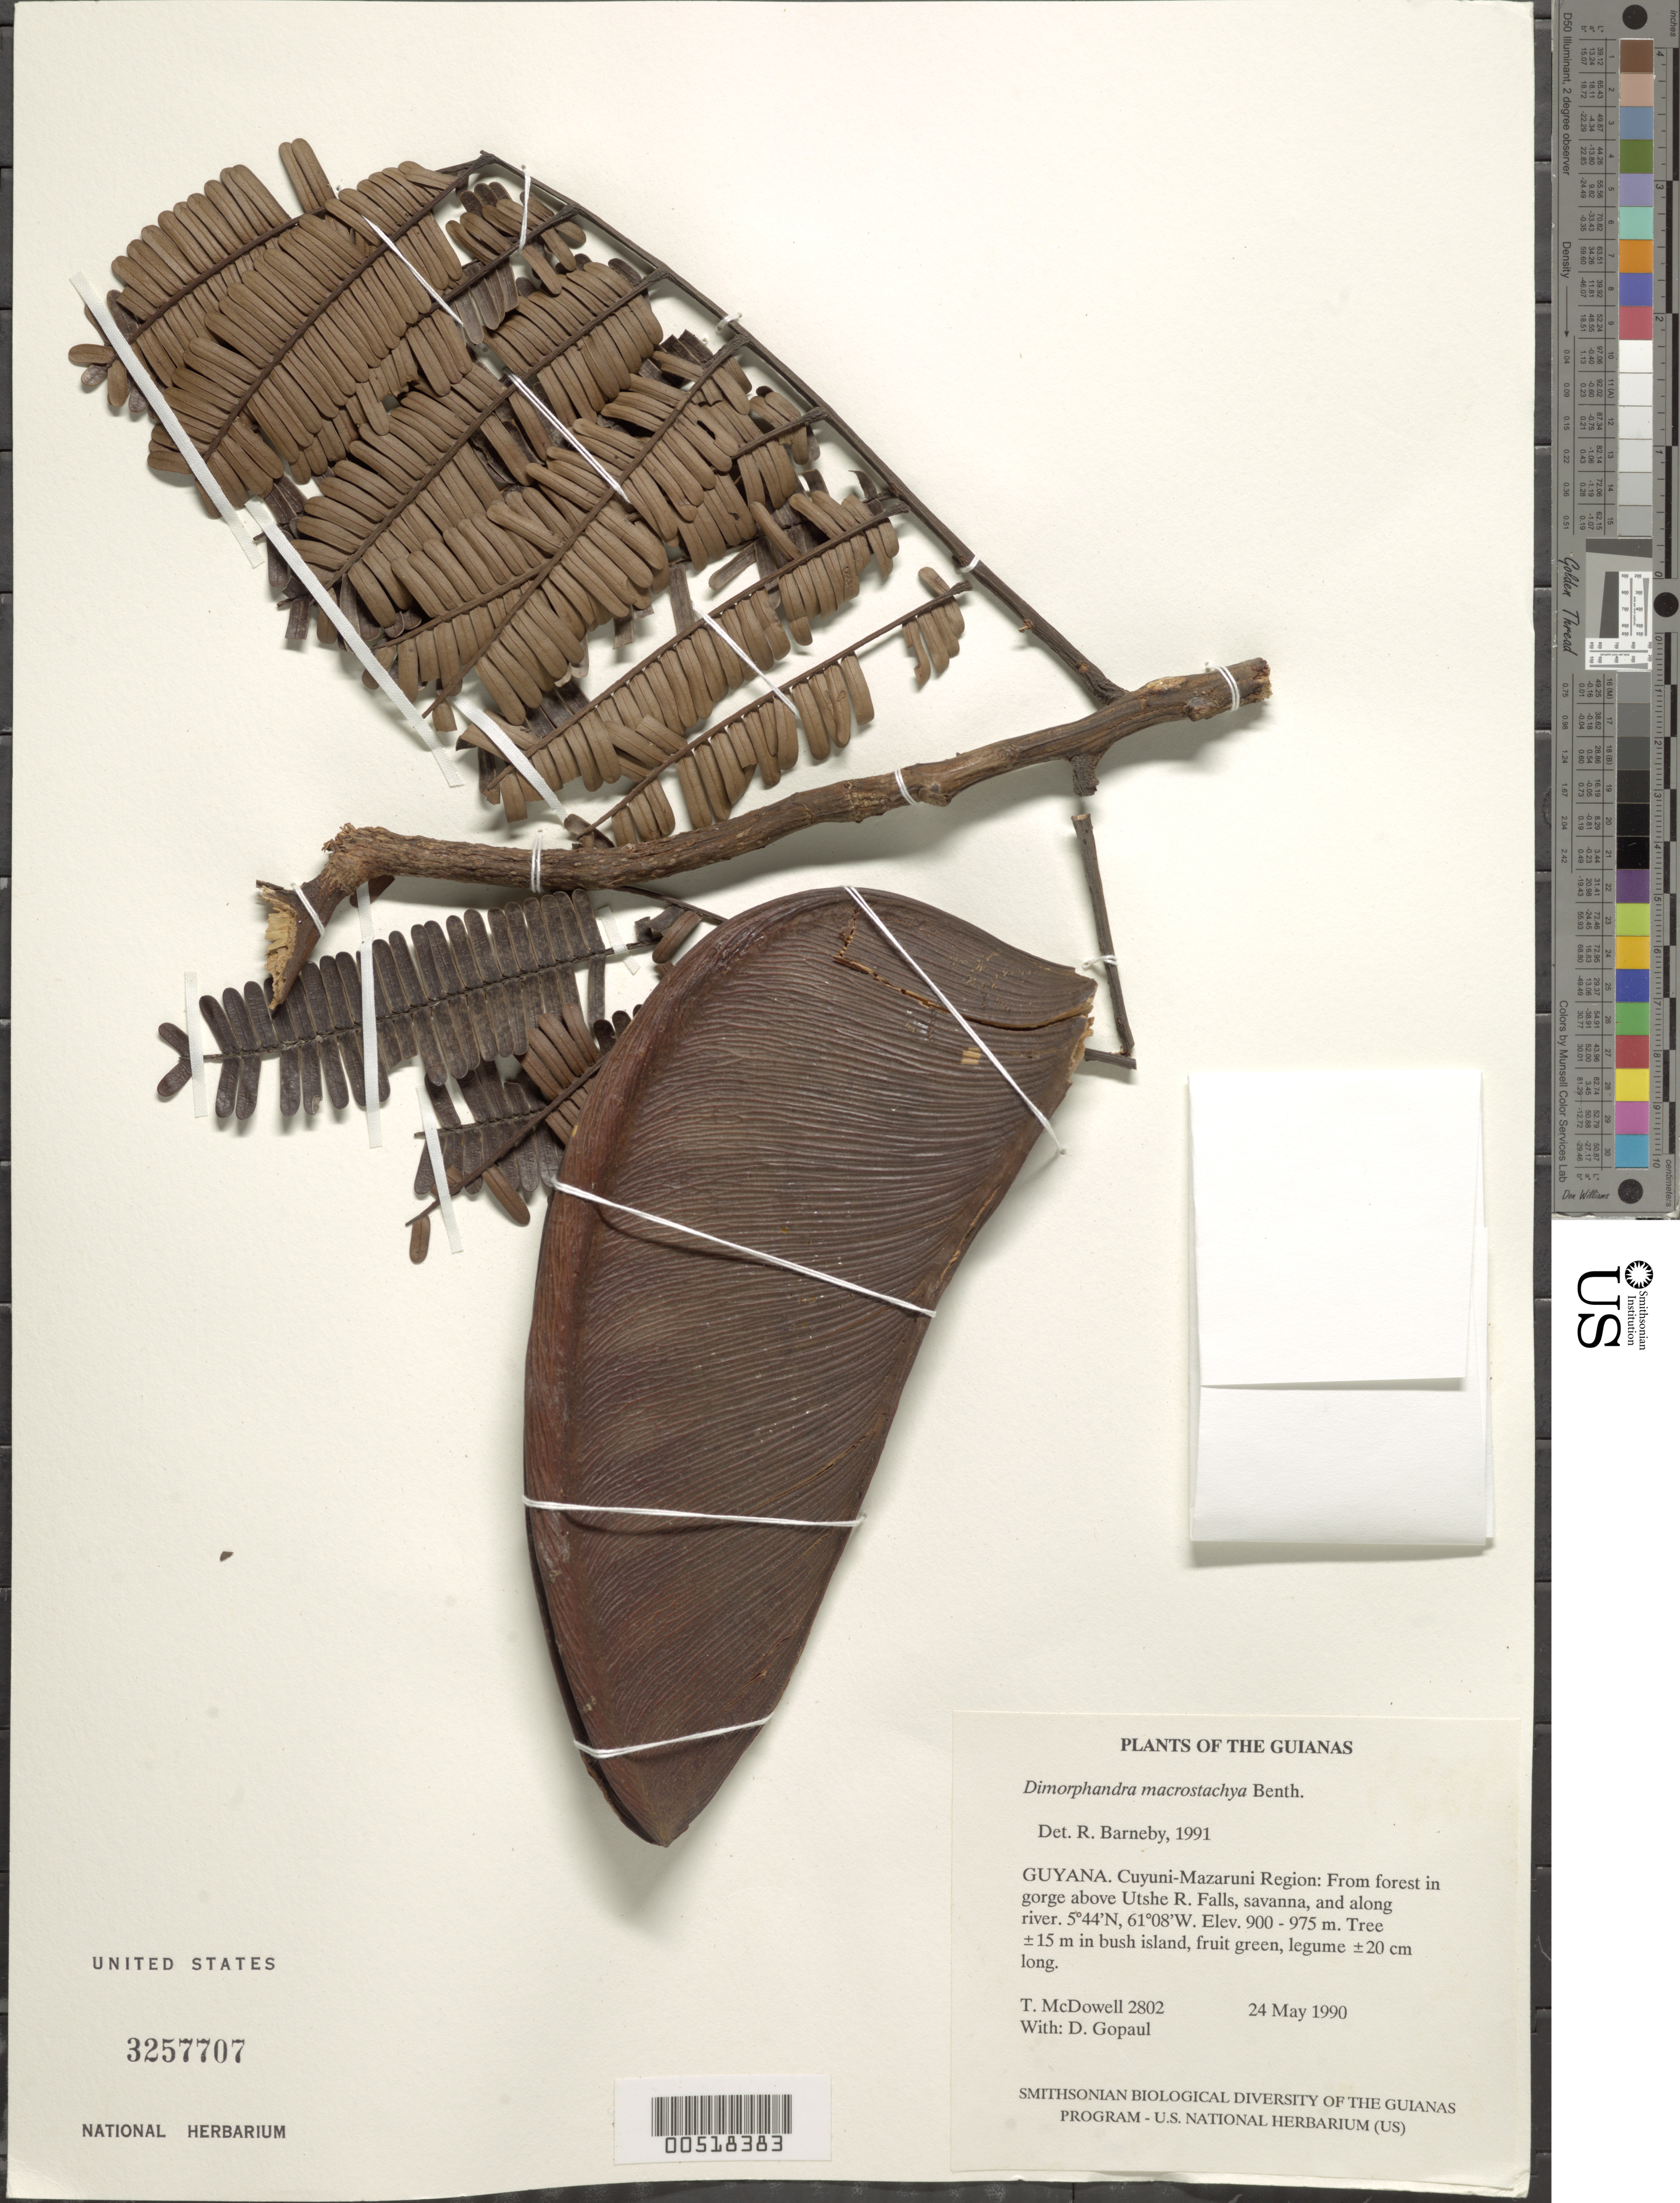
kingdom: Plantae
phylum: Tracheophyta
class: Magnoliopsida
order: Fabales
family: Fabaceae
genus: Dimorphandra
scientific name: Dimorphandra macrostachya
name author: Benth.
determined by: Barneby, Rupert C., (NY)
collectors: T. McDowell & D. Gopaul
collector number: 2802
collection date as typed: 24 May 1990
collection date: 1990-05-24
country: Guyana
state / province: Cuyuni-Mazaruni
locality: Utshi Camp to Utshi River Falls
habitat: Forest and savanna near river and falls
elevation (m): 900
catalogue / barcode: US 3257707